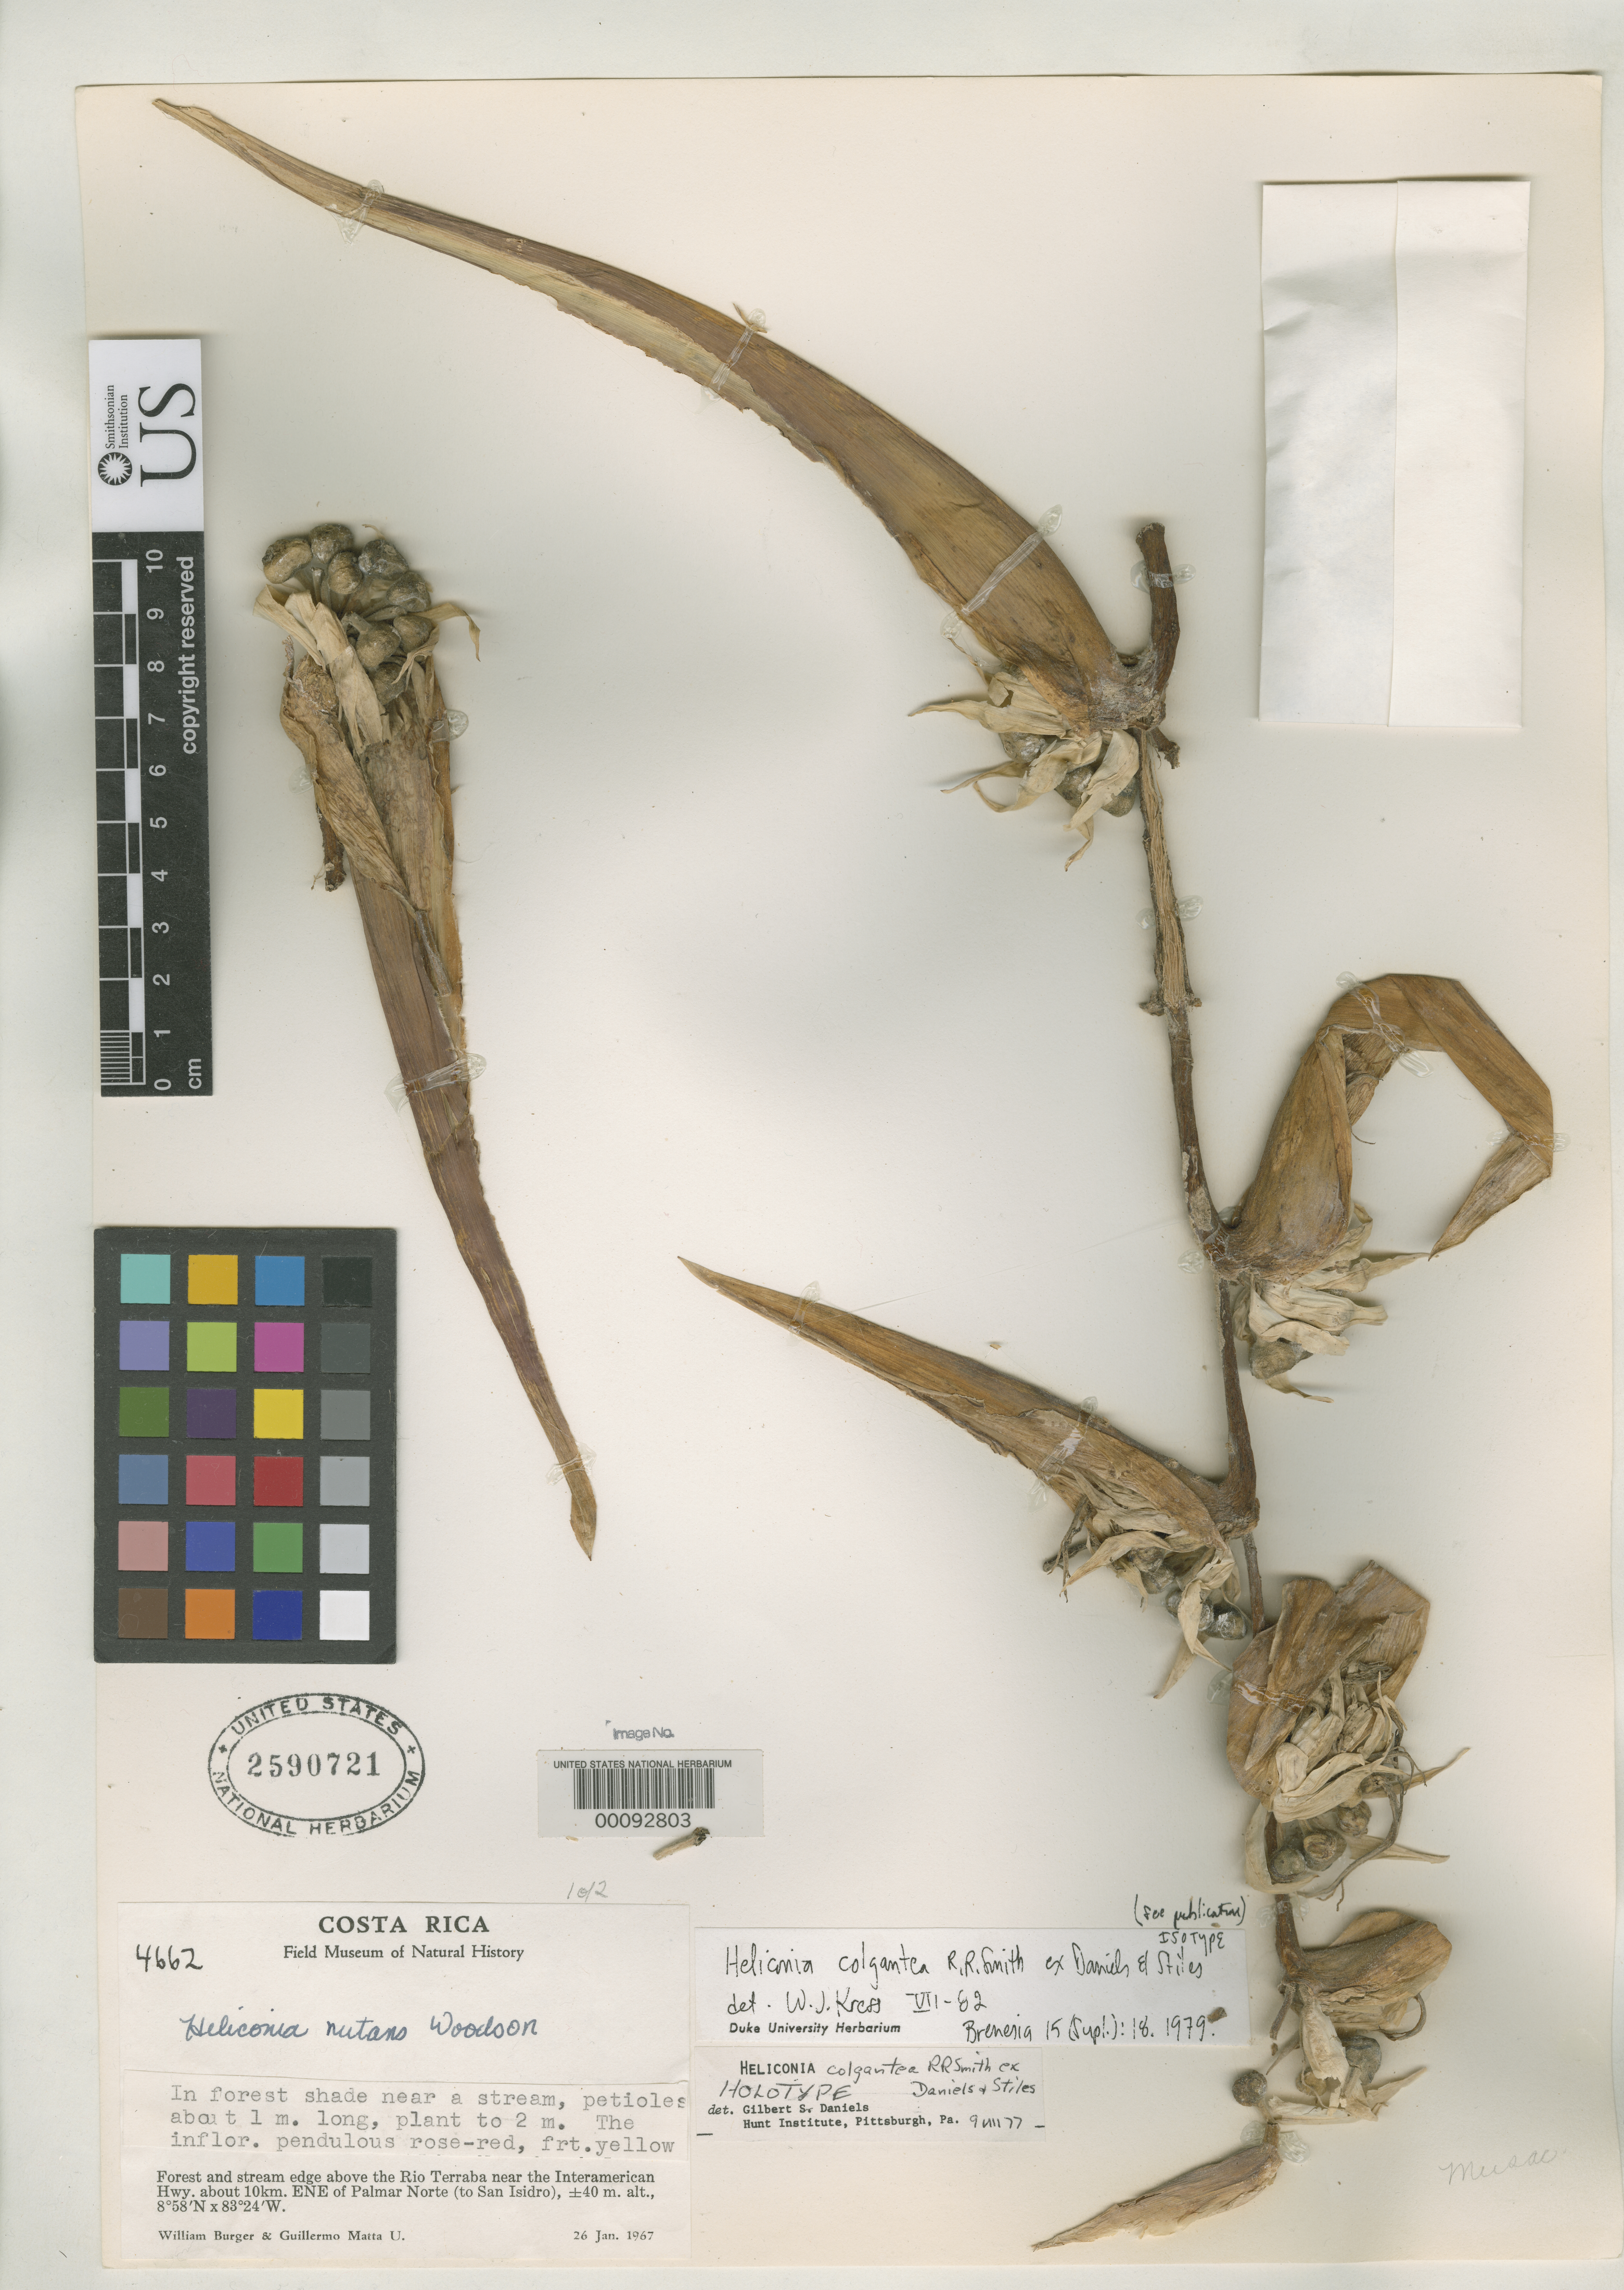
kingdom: Plantae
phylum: Tracheophyta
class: Liliopsida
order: Zingiberales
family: Heliconiaceae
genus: Heliconia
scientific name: Heliconia colgantea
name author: R.R. Sm. ex G.S. Daniels & F.G. Stiles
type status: Isotype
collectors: W. Burger & M. Guillermo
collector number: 4662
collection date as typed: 26 Jan 1967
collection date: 1967-01-26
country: Costa Rica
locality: Above the Rio Terraba near the Interamerican Hwy., ca 10 km ENE of Palmar Norte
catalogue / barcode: US 2590712